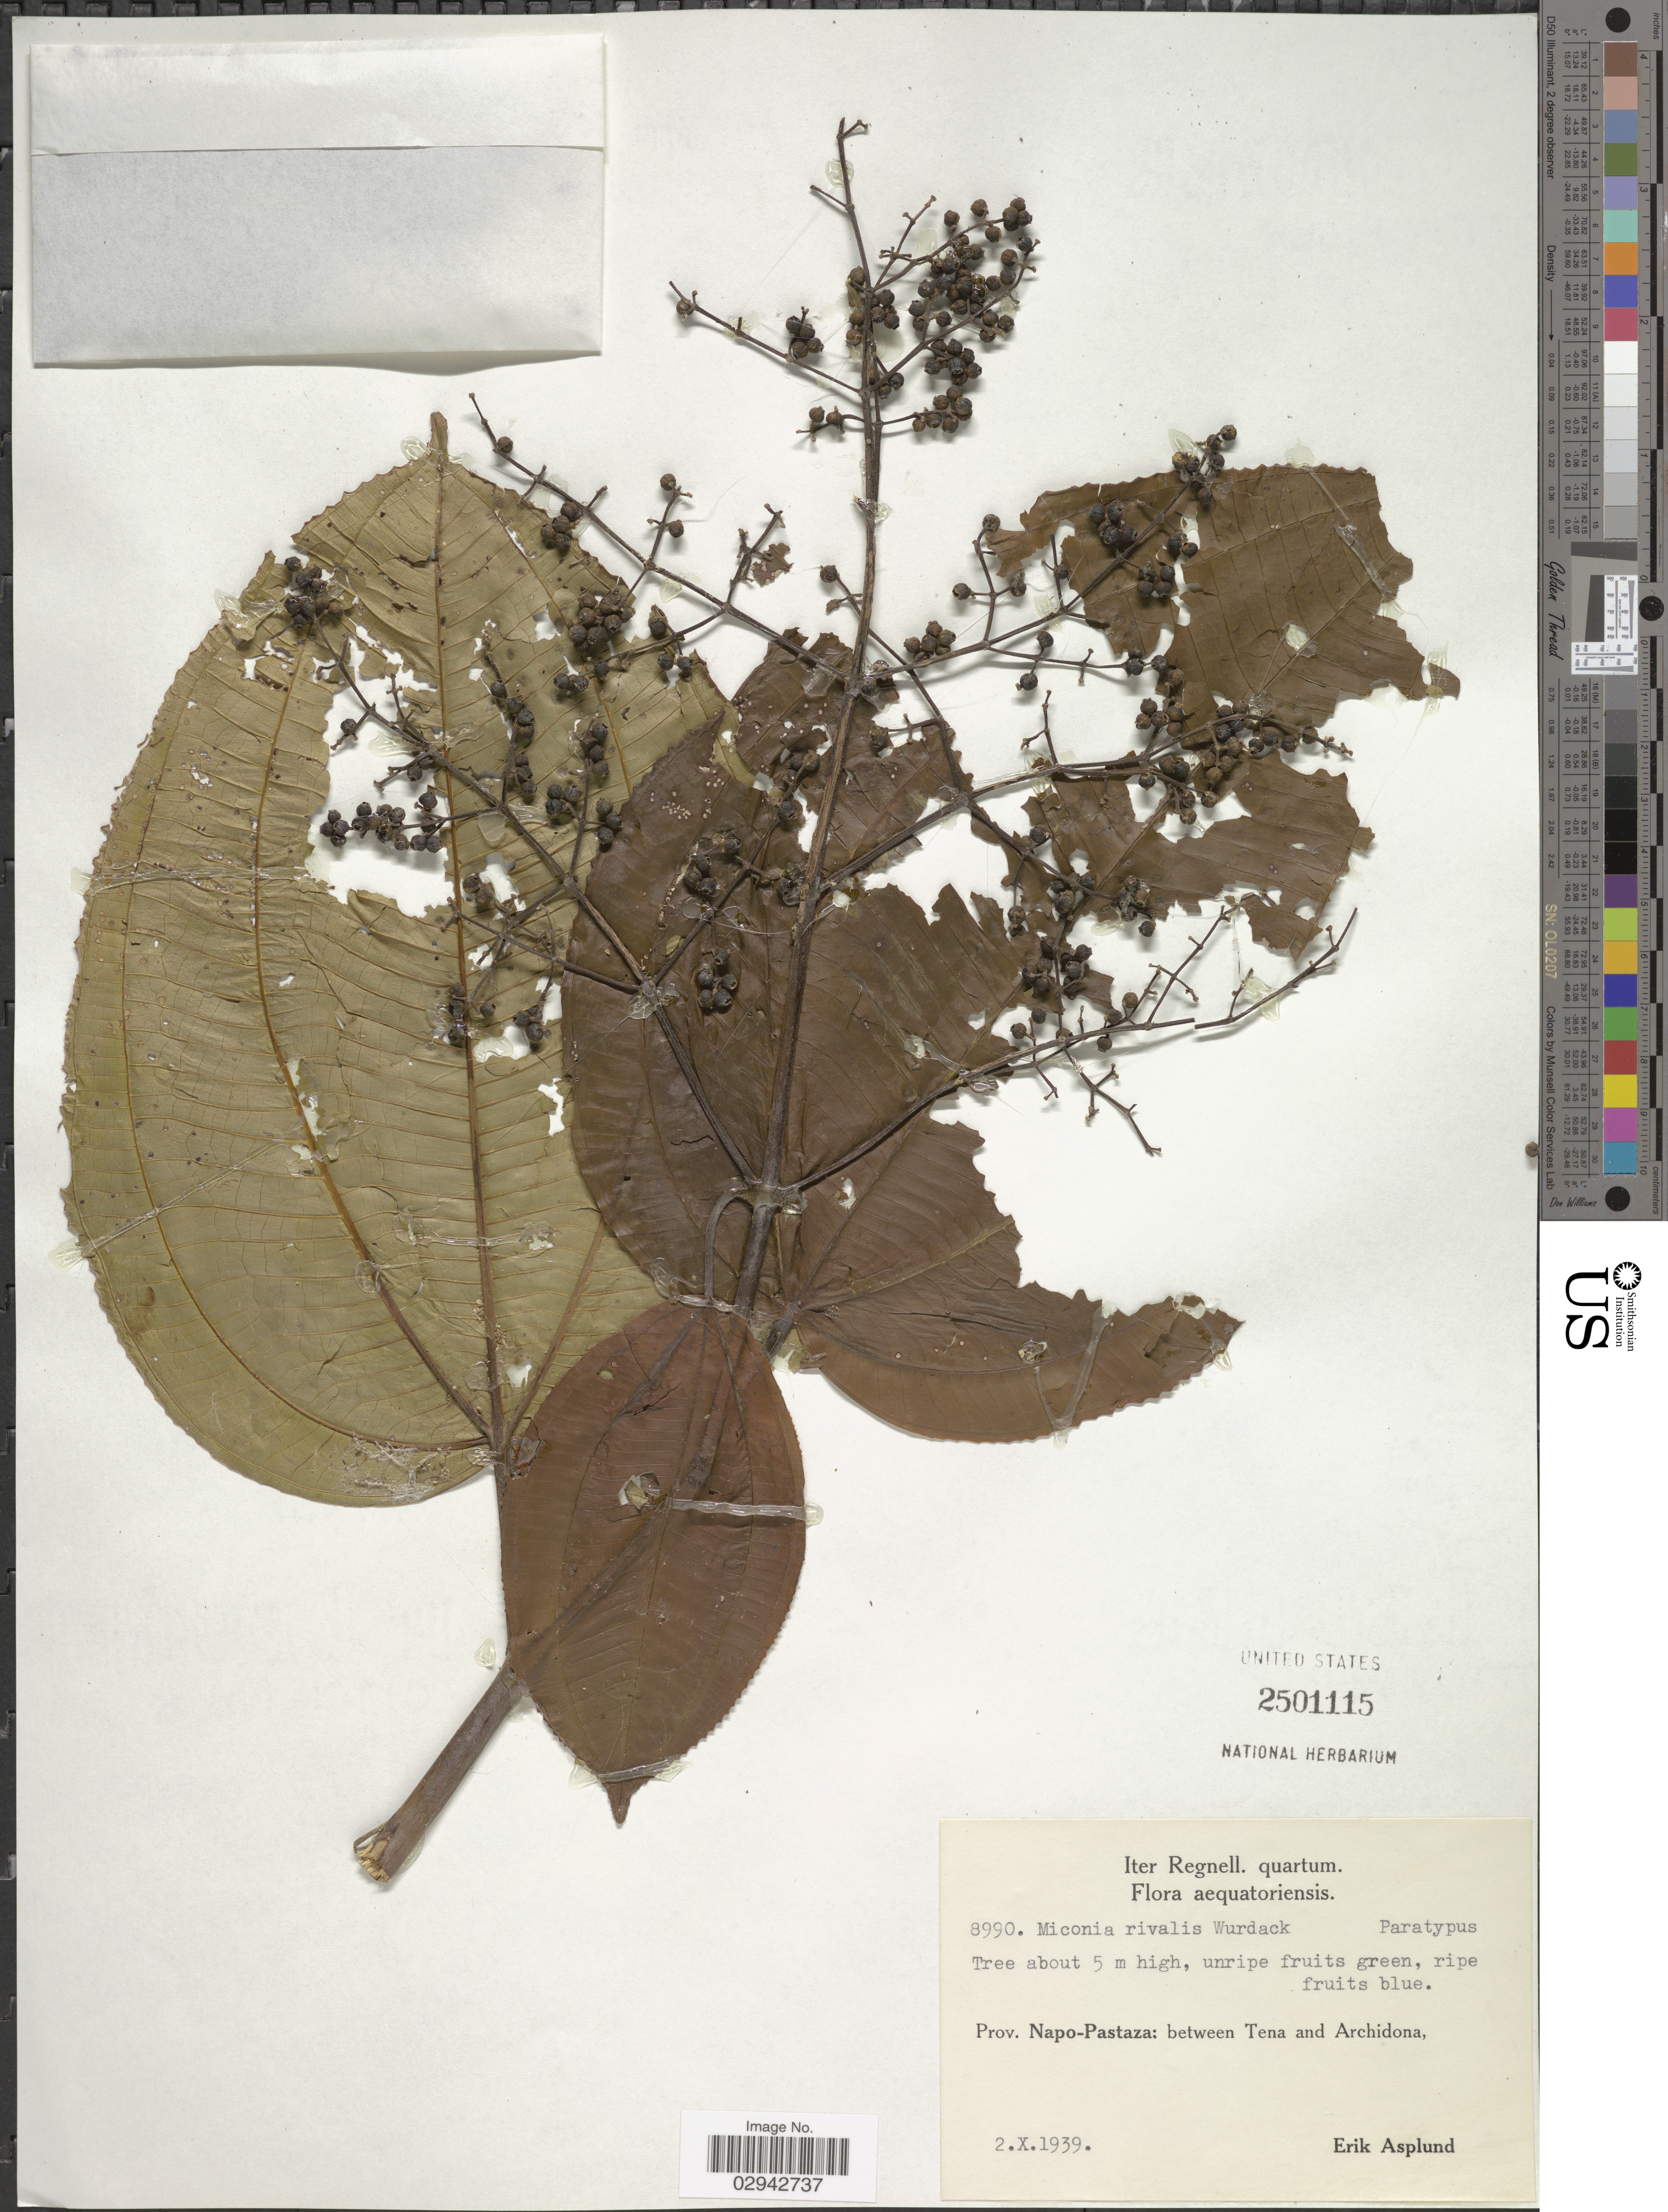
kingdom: Plantae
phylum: Tracheophyta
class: Magnoliopsida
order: Myrtales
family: Melastomataceae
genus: Miconia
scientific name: Miconia rivalis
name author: Wurdack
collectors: E. Asplund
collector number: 8990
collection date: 1939-10-02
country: Ecuador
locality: Prov. Napo-Pastaza: between Tena and Archidona.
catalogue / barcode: US 2501115